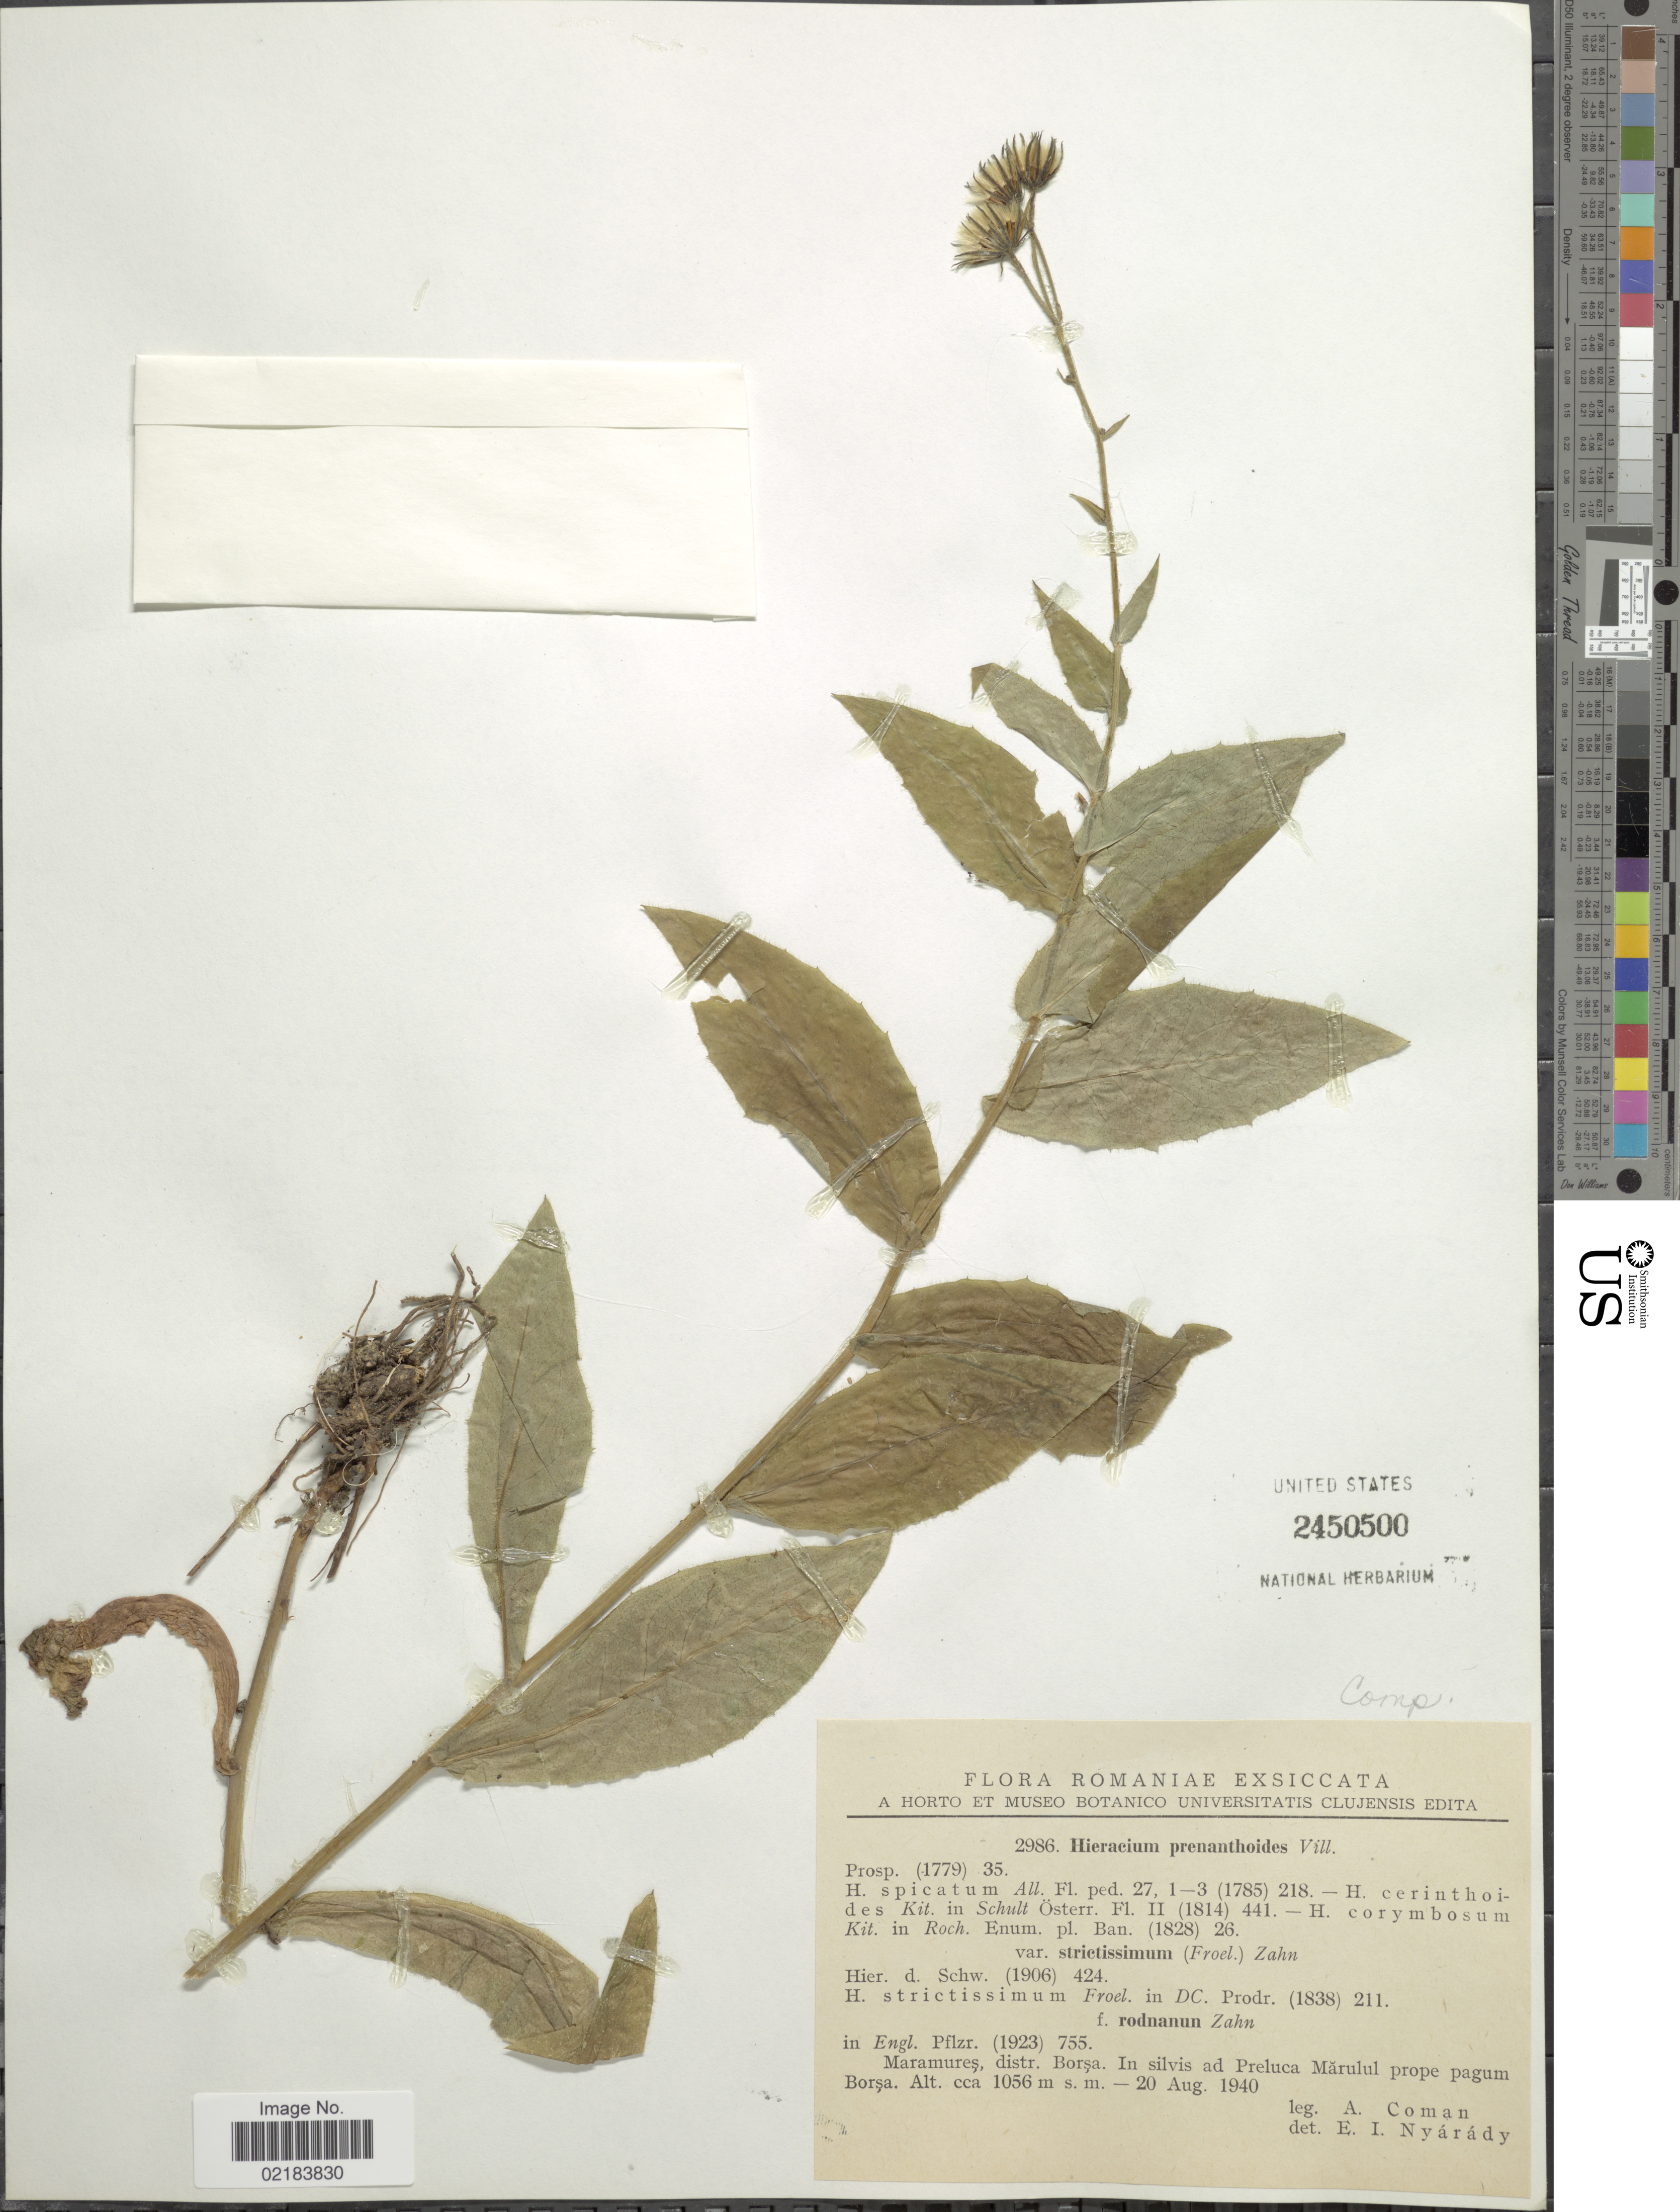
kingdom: Plantae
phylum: Tracheophyta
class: Magnoliopsida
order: Asterales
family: Asteraceae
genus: Hieracium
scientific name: Hieracium prenanthoides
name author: Vill.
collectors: A. Coman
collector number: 2986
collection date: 1940-08-20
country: Romania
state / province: Maramures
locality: Maramures, distr. Borsa. In silvis ad preluca Marulul prope pagum Borsa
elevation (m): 1056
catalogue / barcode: US 2450500